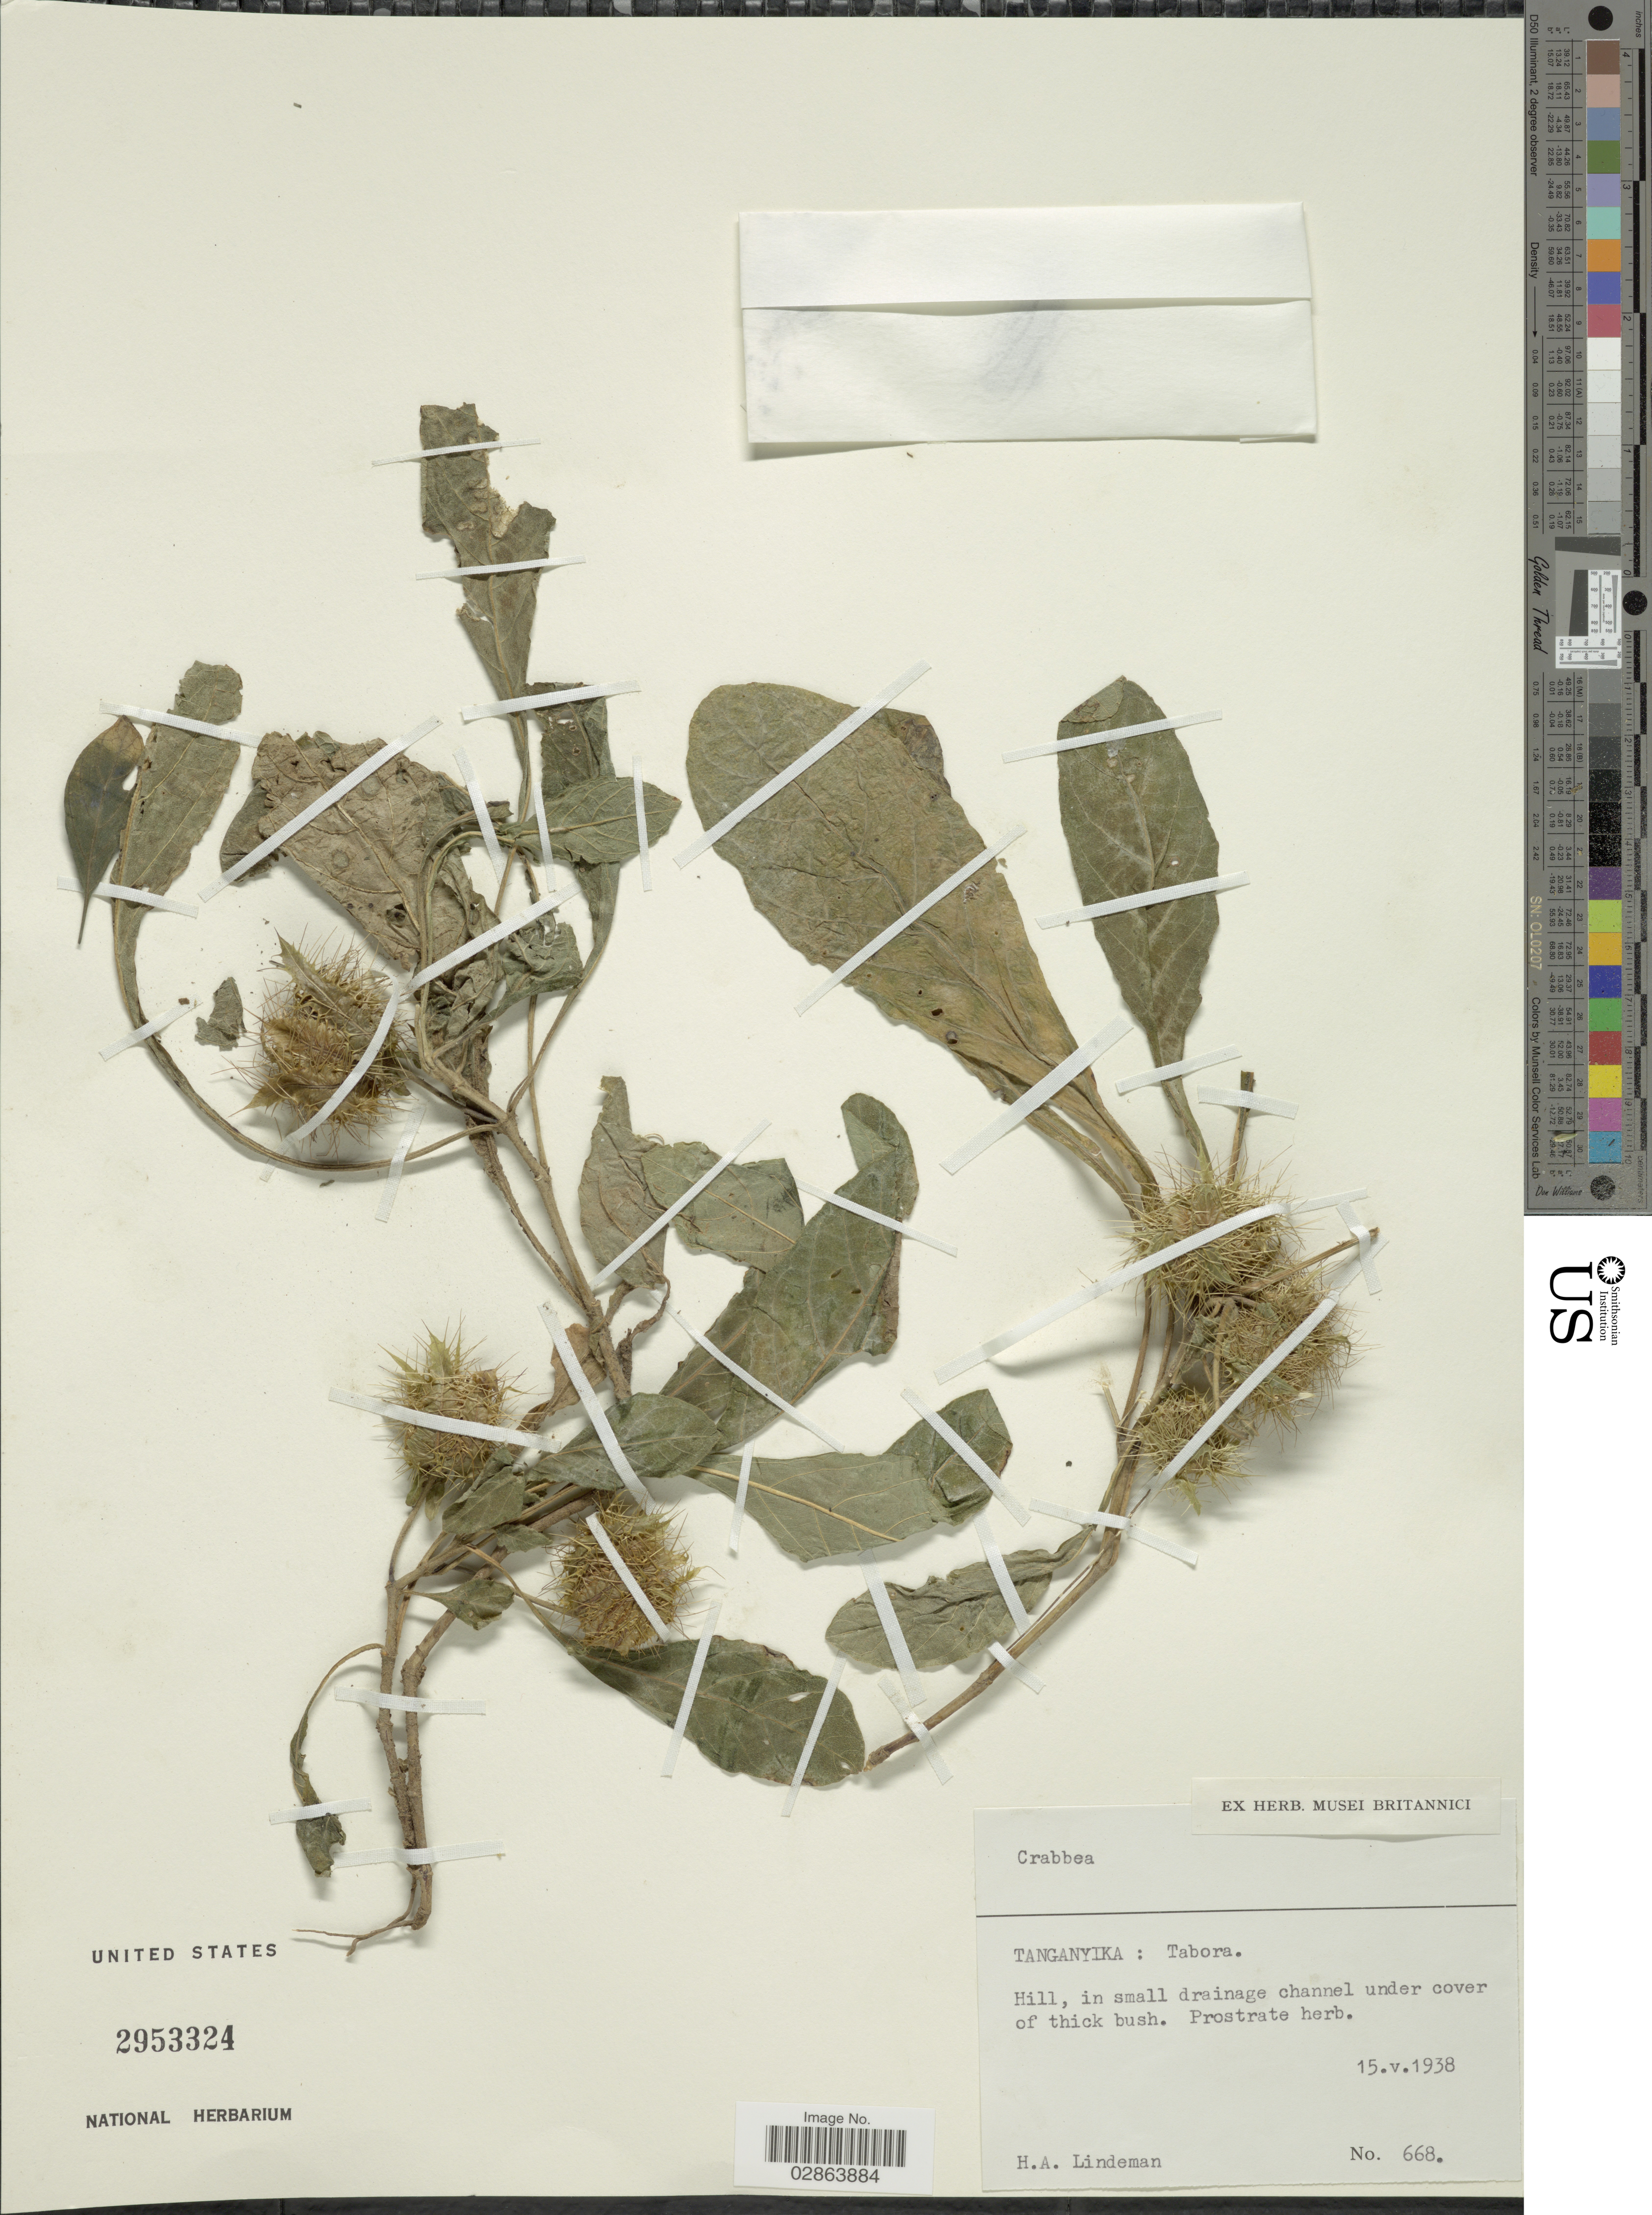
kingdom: Plantae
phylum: Tracheophyta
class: Magnoliopsida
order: Lamiales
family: Acanthaceae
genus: Crabbea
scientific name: Crabbea sp.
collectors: H. Lindeman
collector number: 668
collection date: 1938-05-15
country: Tanzania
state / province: Tabora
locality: Tanganyika.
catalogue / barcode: US 2953324